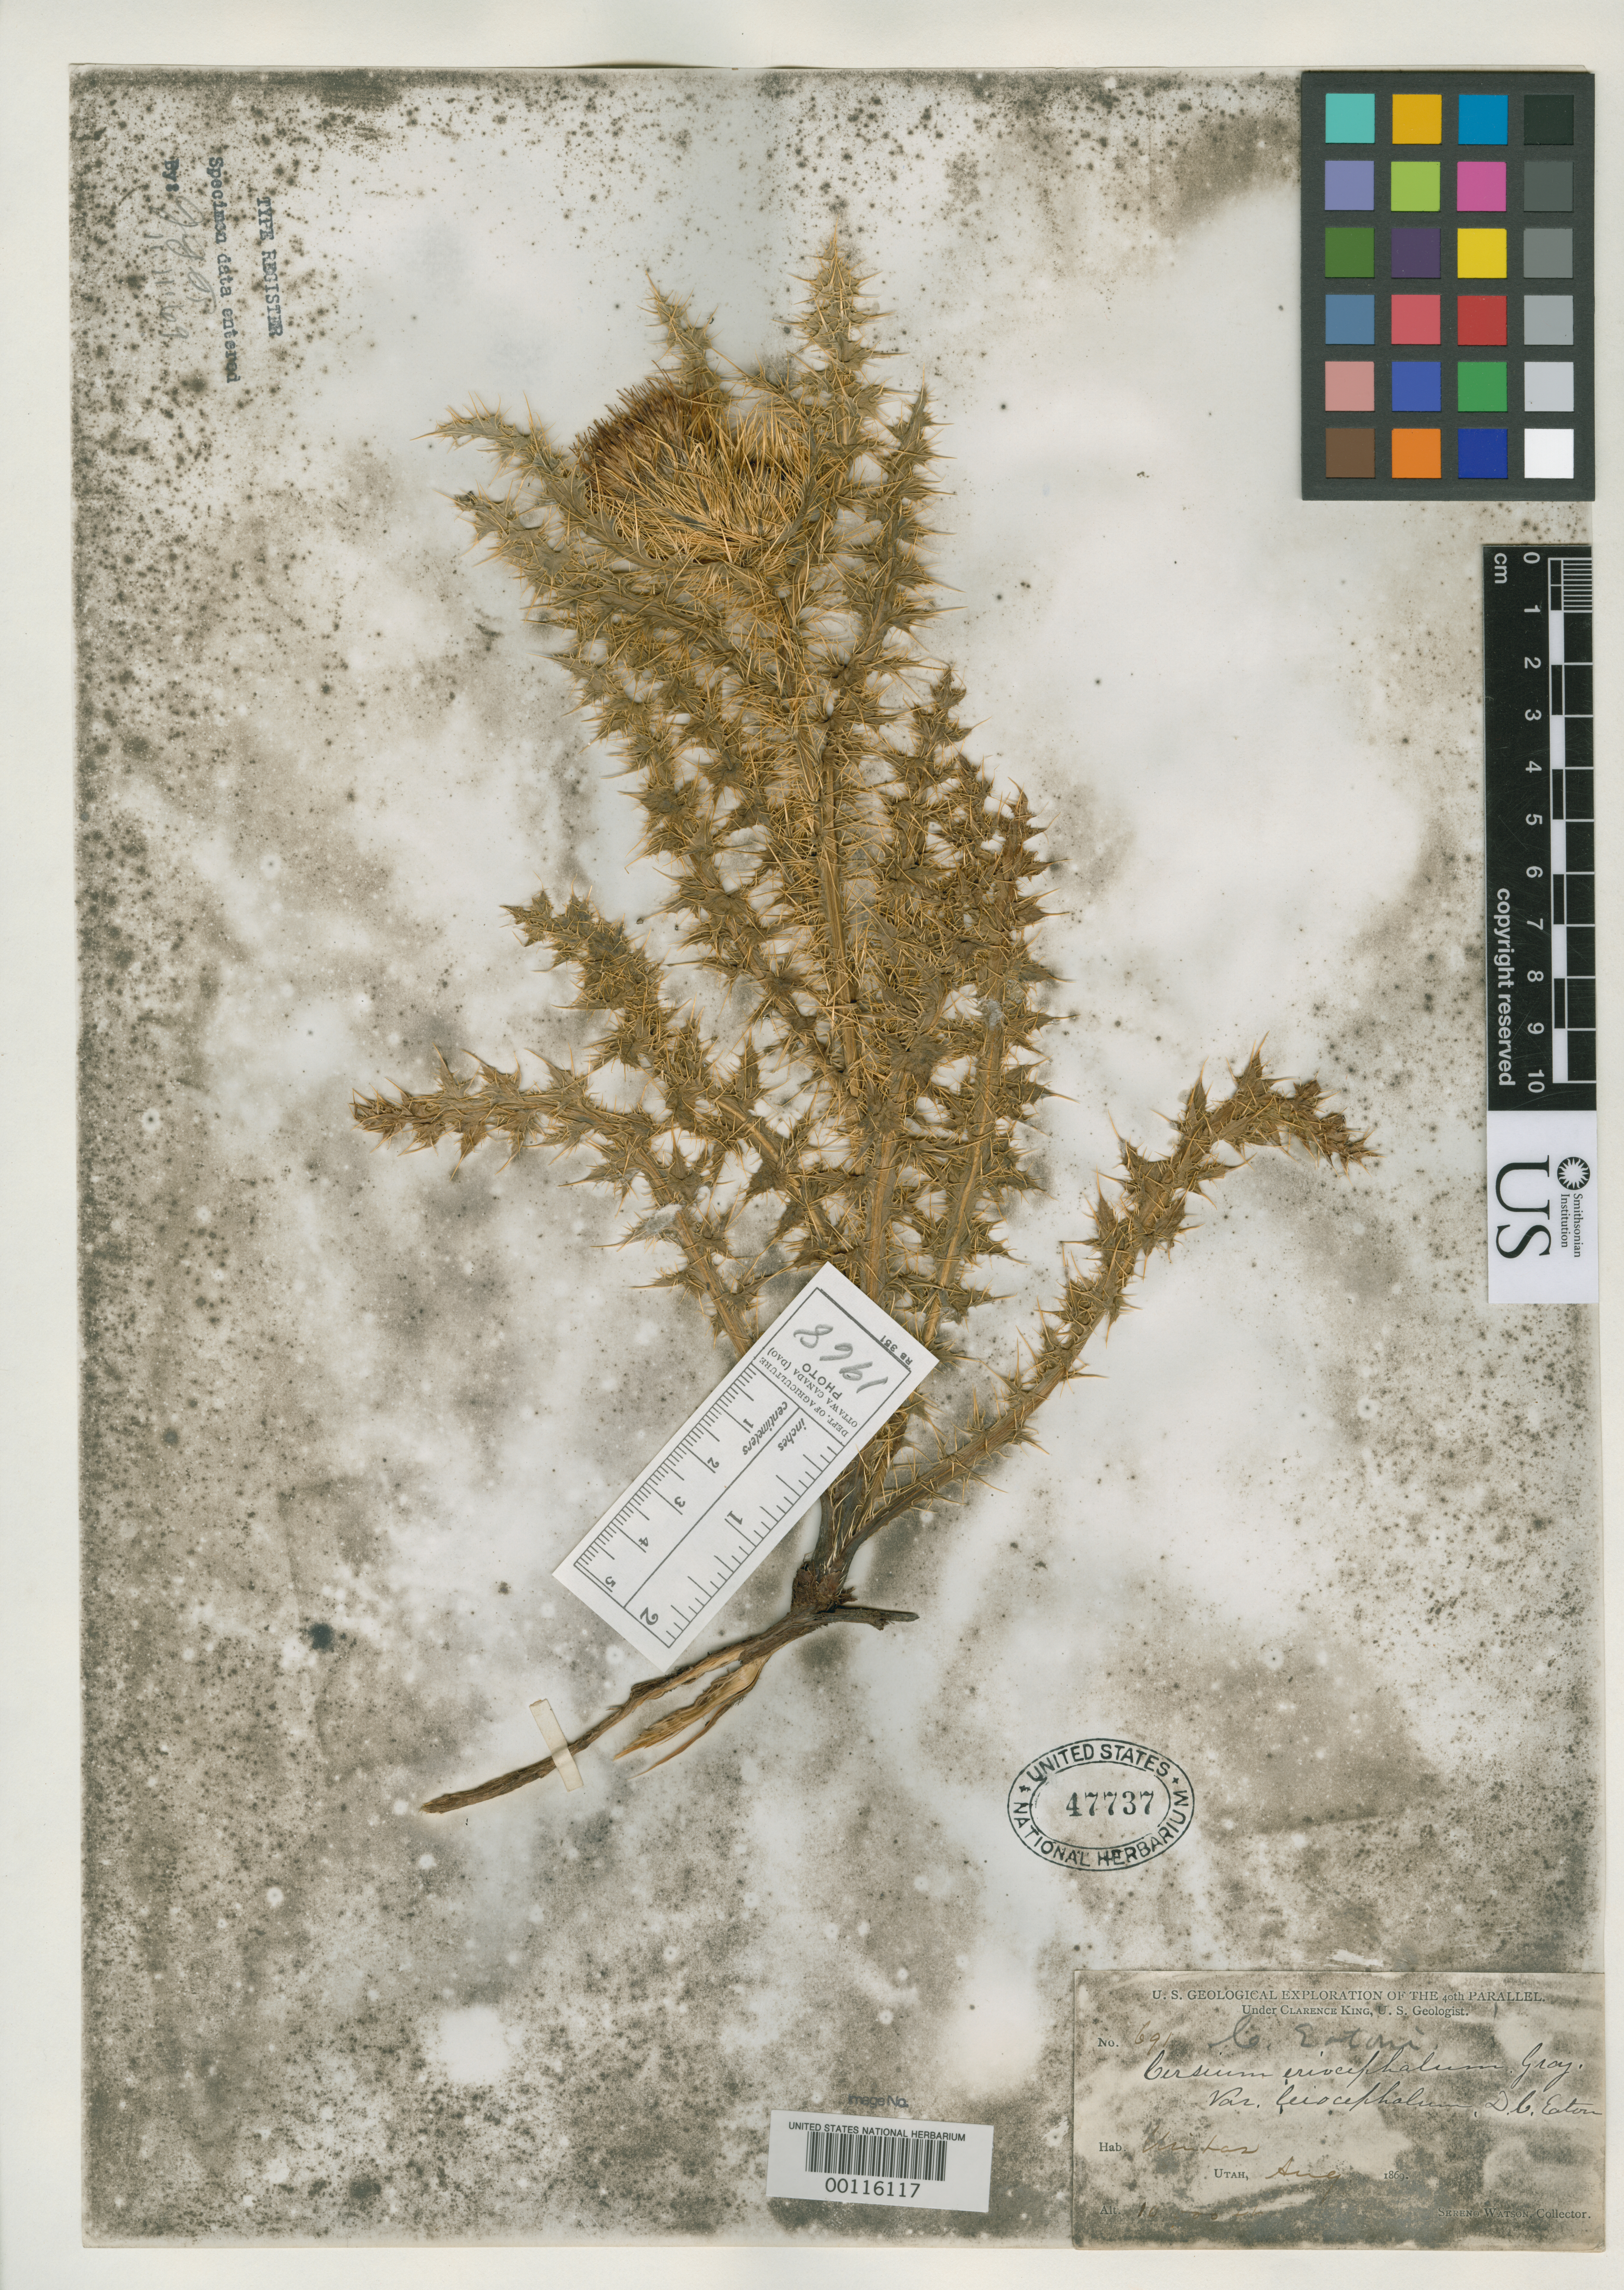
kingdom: Plantae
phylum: Tracheophyta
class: Magnoliopsida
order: Asterales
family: Asteraceae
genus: Cirsium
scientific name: Cirsium eriocephalum var. leiocephalum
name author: D.C. Eaton in C. King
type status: Isotype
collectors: S. Watson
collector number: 691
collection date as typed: Aug 18-9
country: United States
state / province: Utah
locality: Uintas.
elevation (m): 3048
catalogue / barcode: US 47737